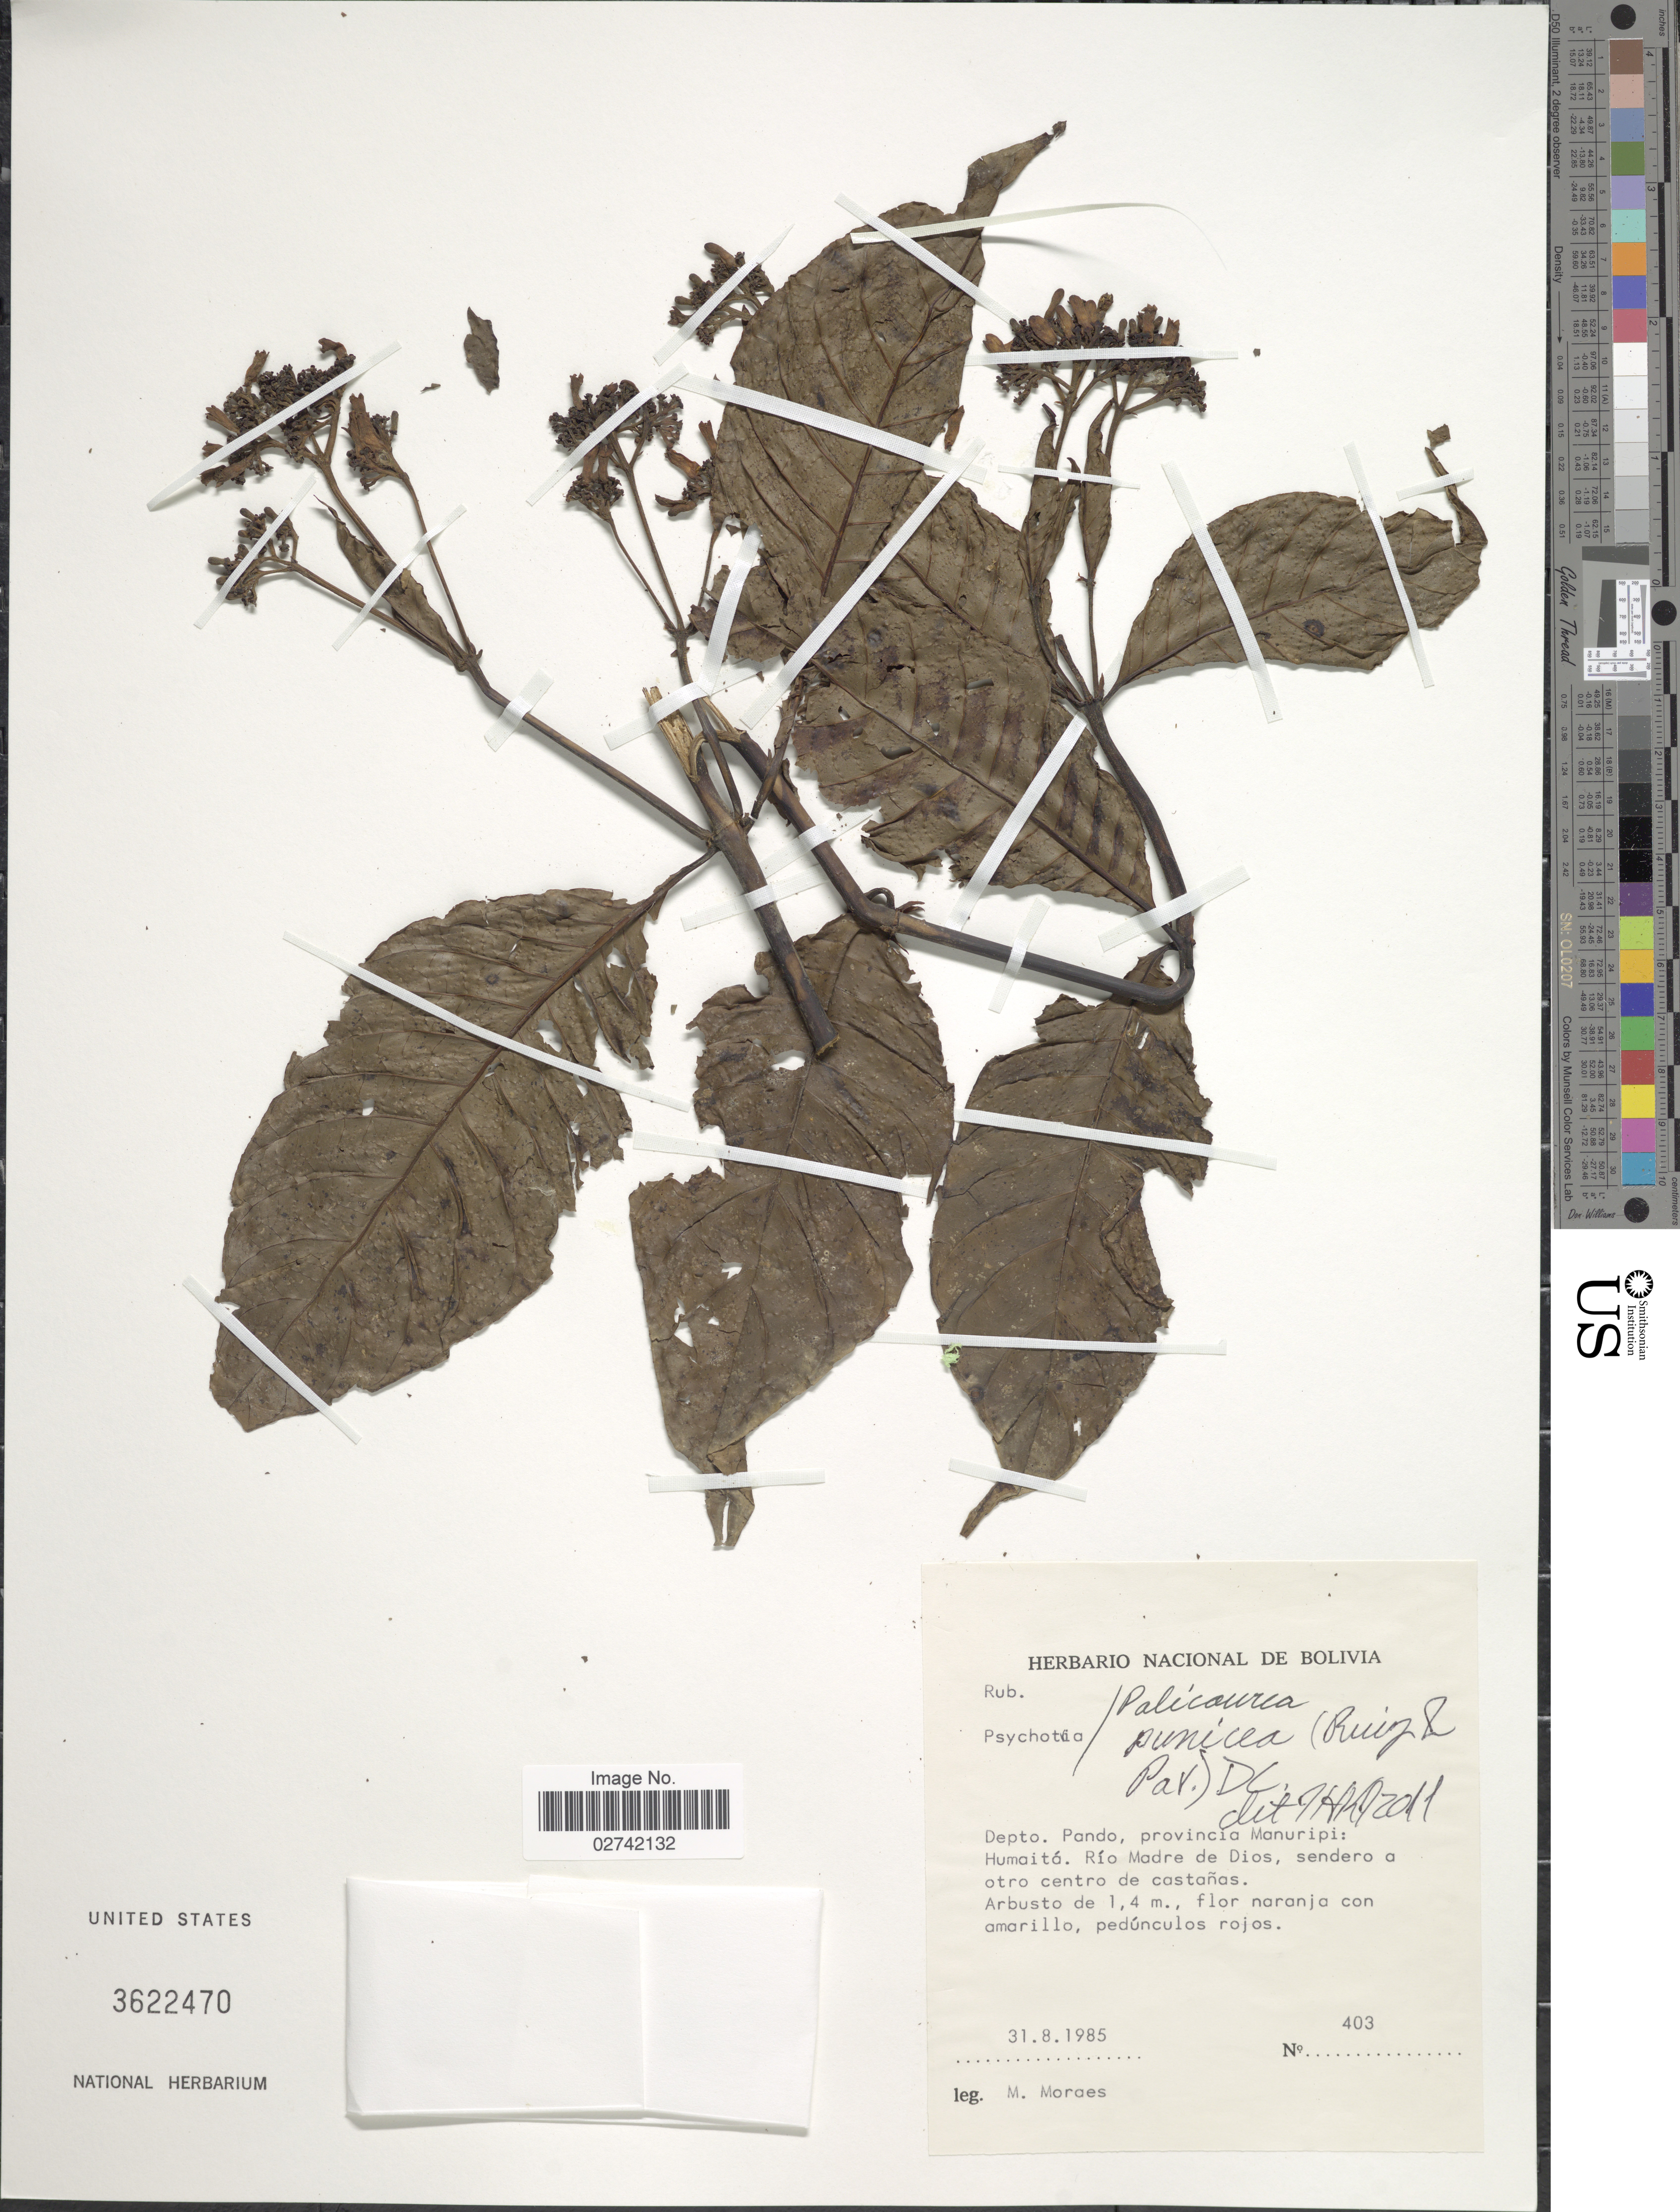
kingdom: Plantae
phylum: Tracheophyta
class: Magnoliopsida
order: Gentianales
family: Rubiaceae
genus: Palicourea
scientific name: Palicourea punicea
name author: (Ruiz & Pav.) DC.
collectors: M. Moraes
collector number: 403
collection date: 1985-08-31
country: Bolivia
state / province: Pando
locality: Provincia Manuripi: Humaita, Rio Madre de Dios, sendero a otro centro de castanas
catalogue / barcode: US 3622470